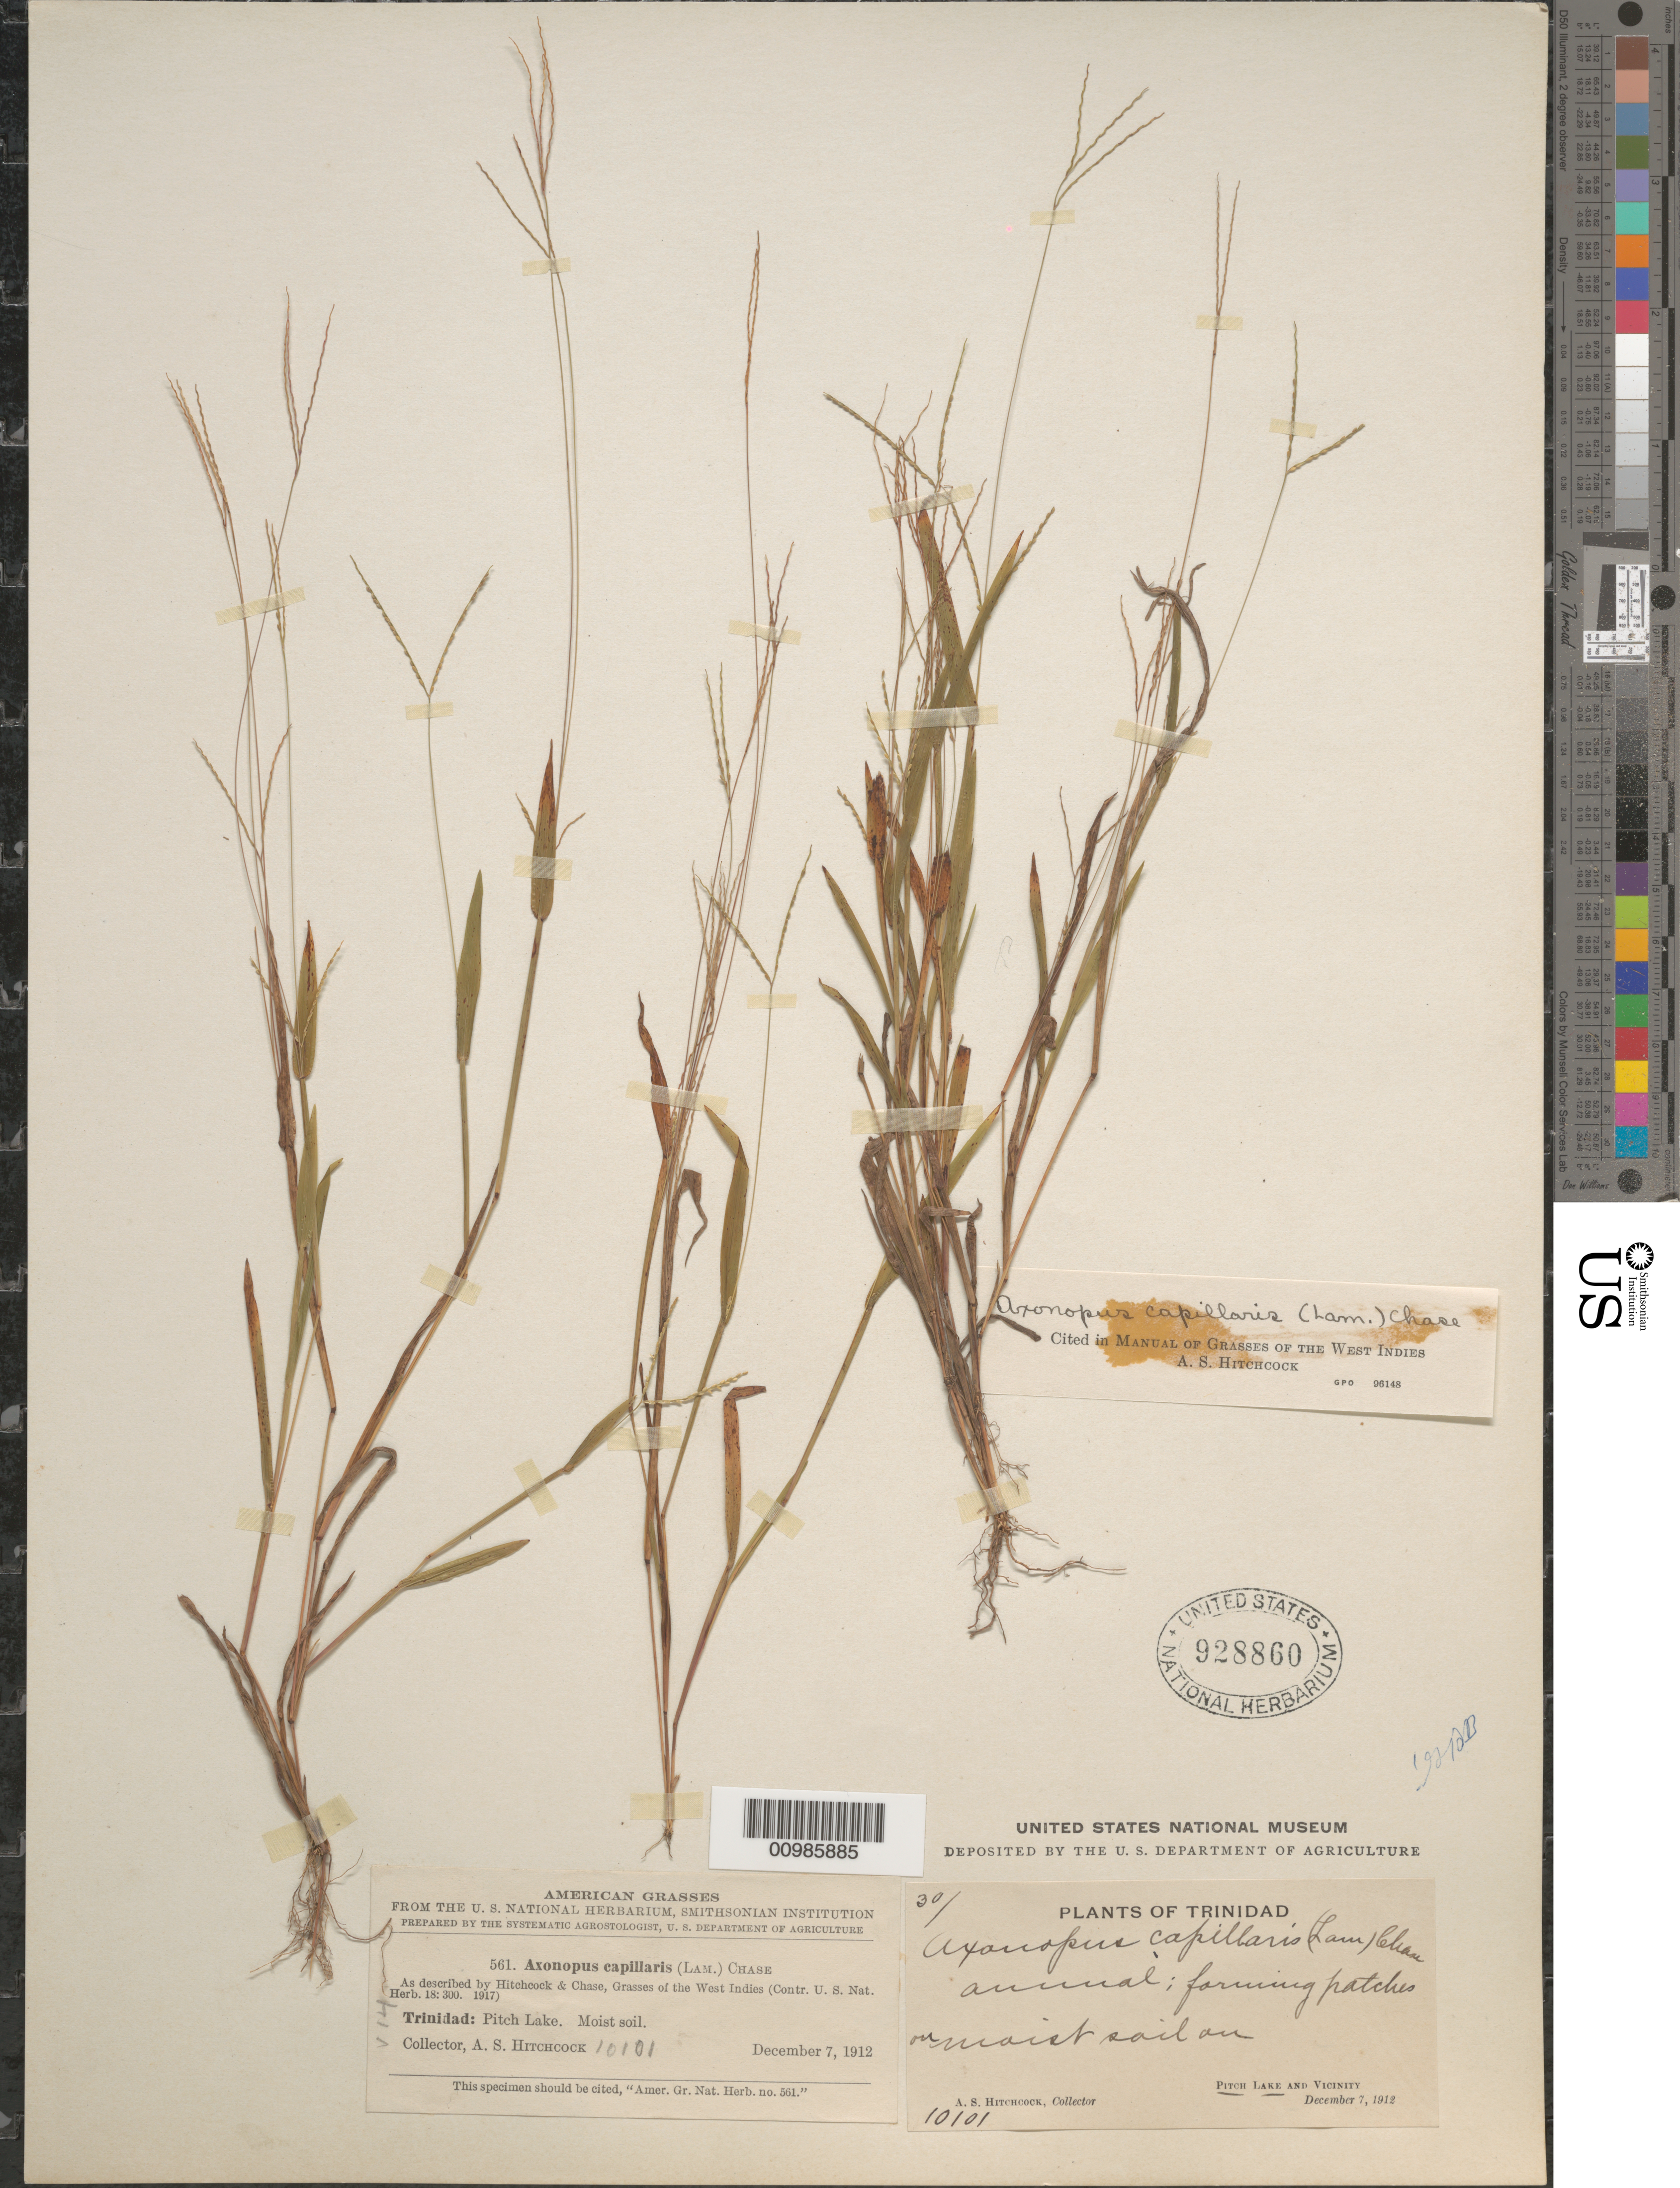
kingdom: Plantae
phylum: Tracheophyta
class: Liliopsida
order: Poales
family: Poaceae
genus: Axonopus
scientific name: Axonopus capillaris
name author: (Lam.) Chase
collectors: A. S. Hitchcock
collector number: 10101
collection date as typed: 07 Dec 1912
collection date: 1912-12-07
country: Trinidad and Tobago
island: Trinidad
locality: Pitch Lake and vicinity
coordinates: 0 N, 0 E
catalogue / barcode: US 928860